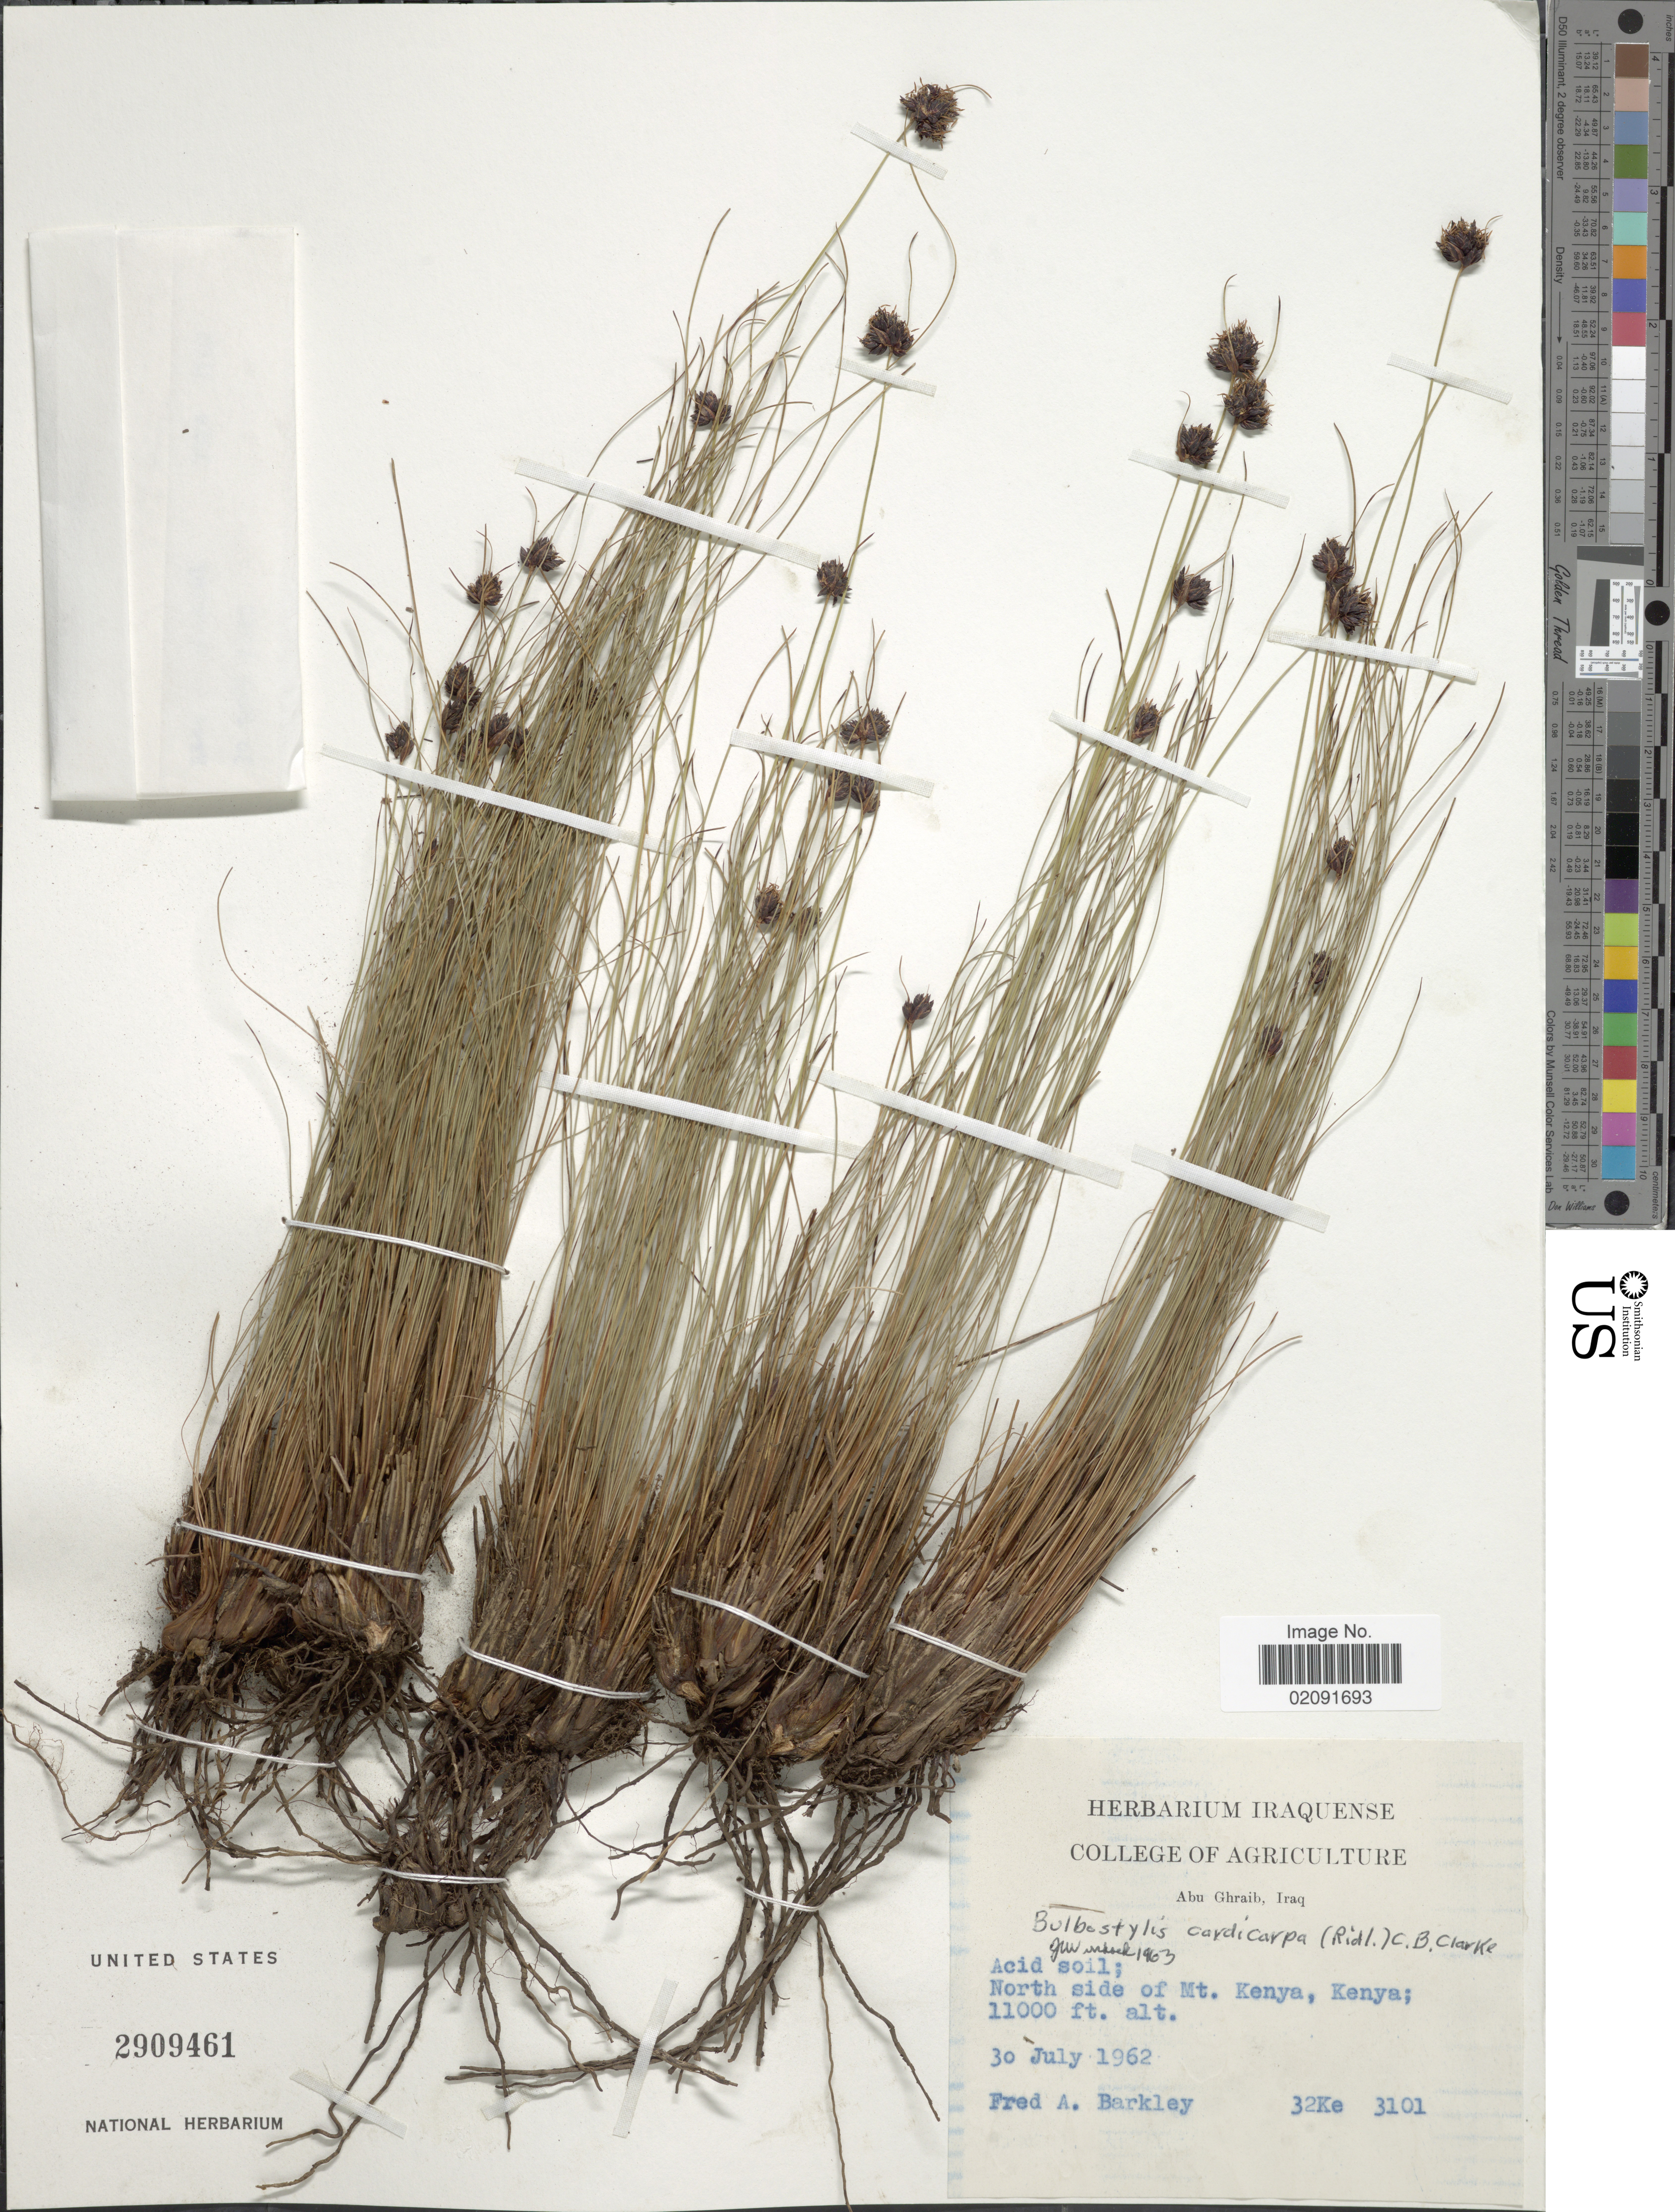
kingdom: Plantae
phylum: Tracheophyta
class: Liliopsida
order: Poales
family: Cyperaceae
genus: Bulbostylis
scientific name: Bulbostylis atrosanguinea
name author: (Boeckeler) C.B. Clarke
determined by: Strong, Mark T., (BOT), Smithsonian Institution - National Museum of Natural History (UNITED STATES)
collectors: F. A. Barkley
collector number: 32Ke 3101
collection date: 1962-07-30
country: Kenya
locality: North side of Mt. Kenya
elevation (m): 3353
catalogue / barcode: US 2909461